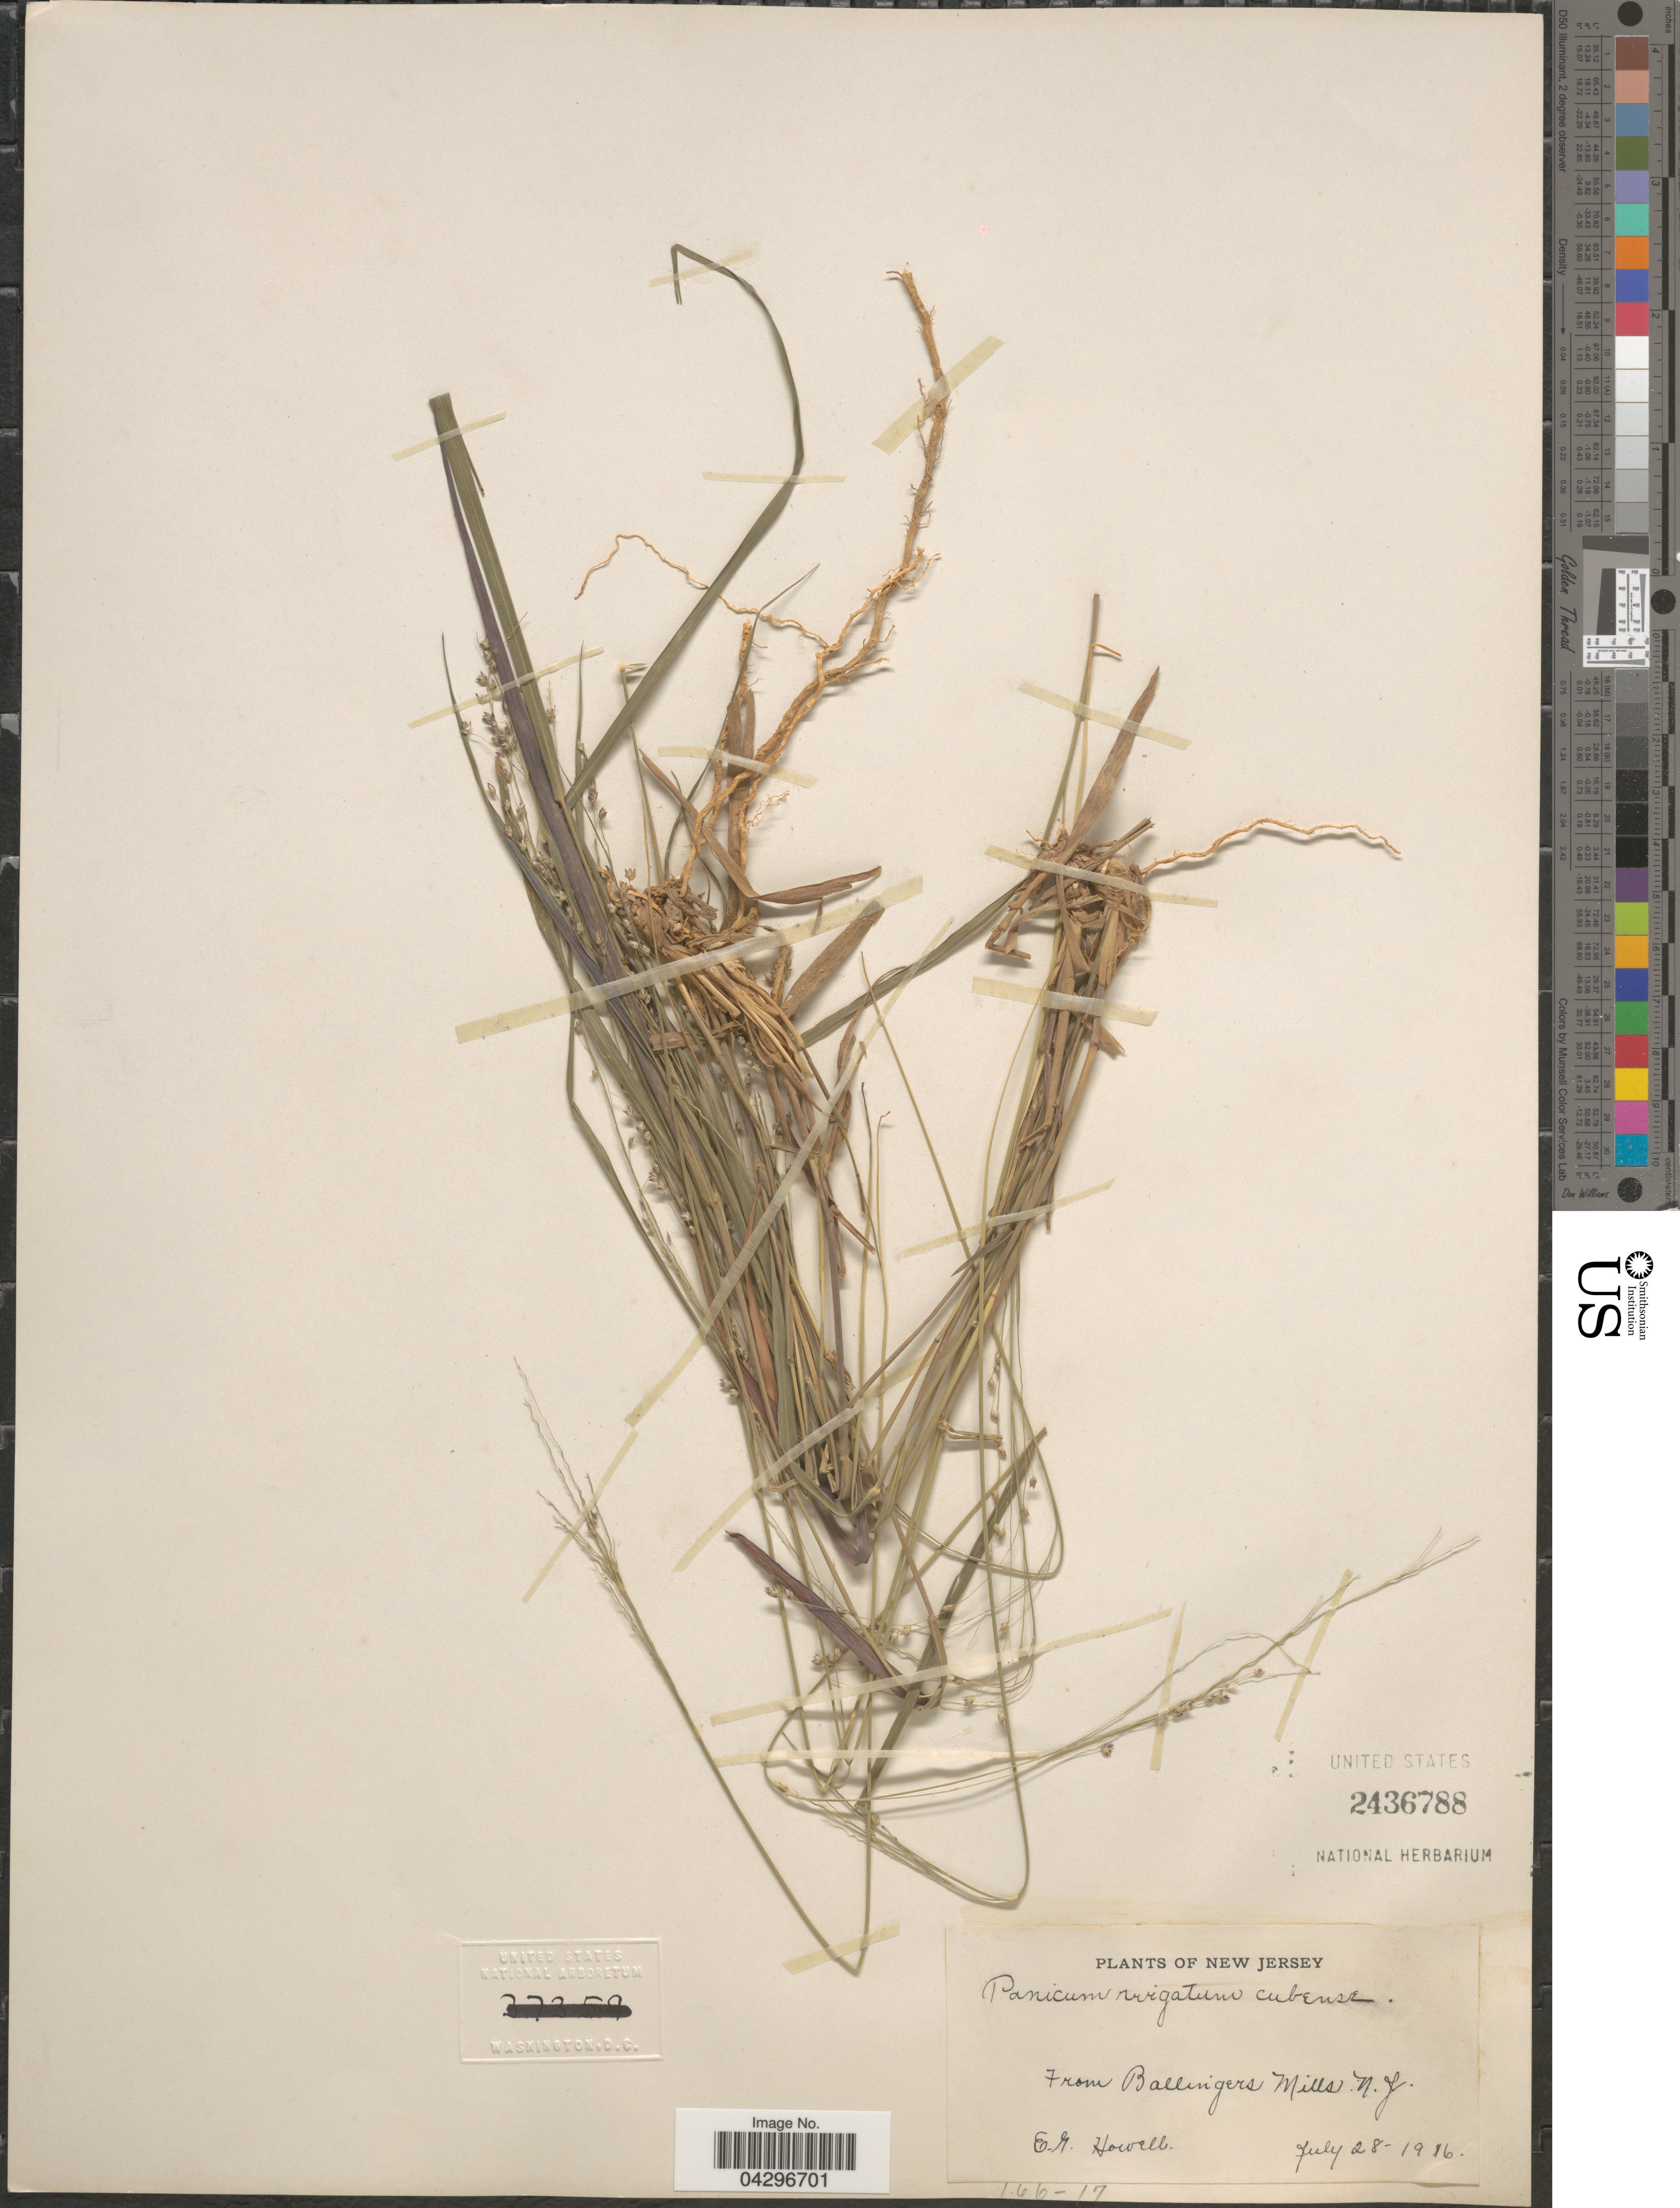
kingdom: Plantae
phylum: Tracheophyta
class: Liliopsida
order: Poales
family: Poaceae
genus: Panicum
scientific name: Panicum virgatum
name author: L.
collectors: E. Howell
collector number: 166-17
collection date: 1916-07-28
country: United States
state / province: New Jersey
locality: Ballingers Mills.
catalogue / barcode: US 2436788